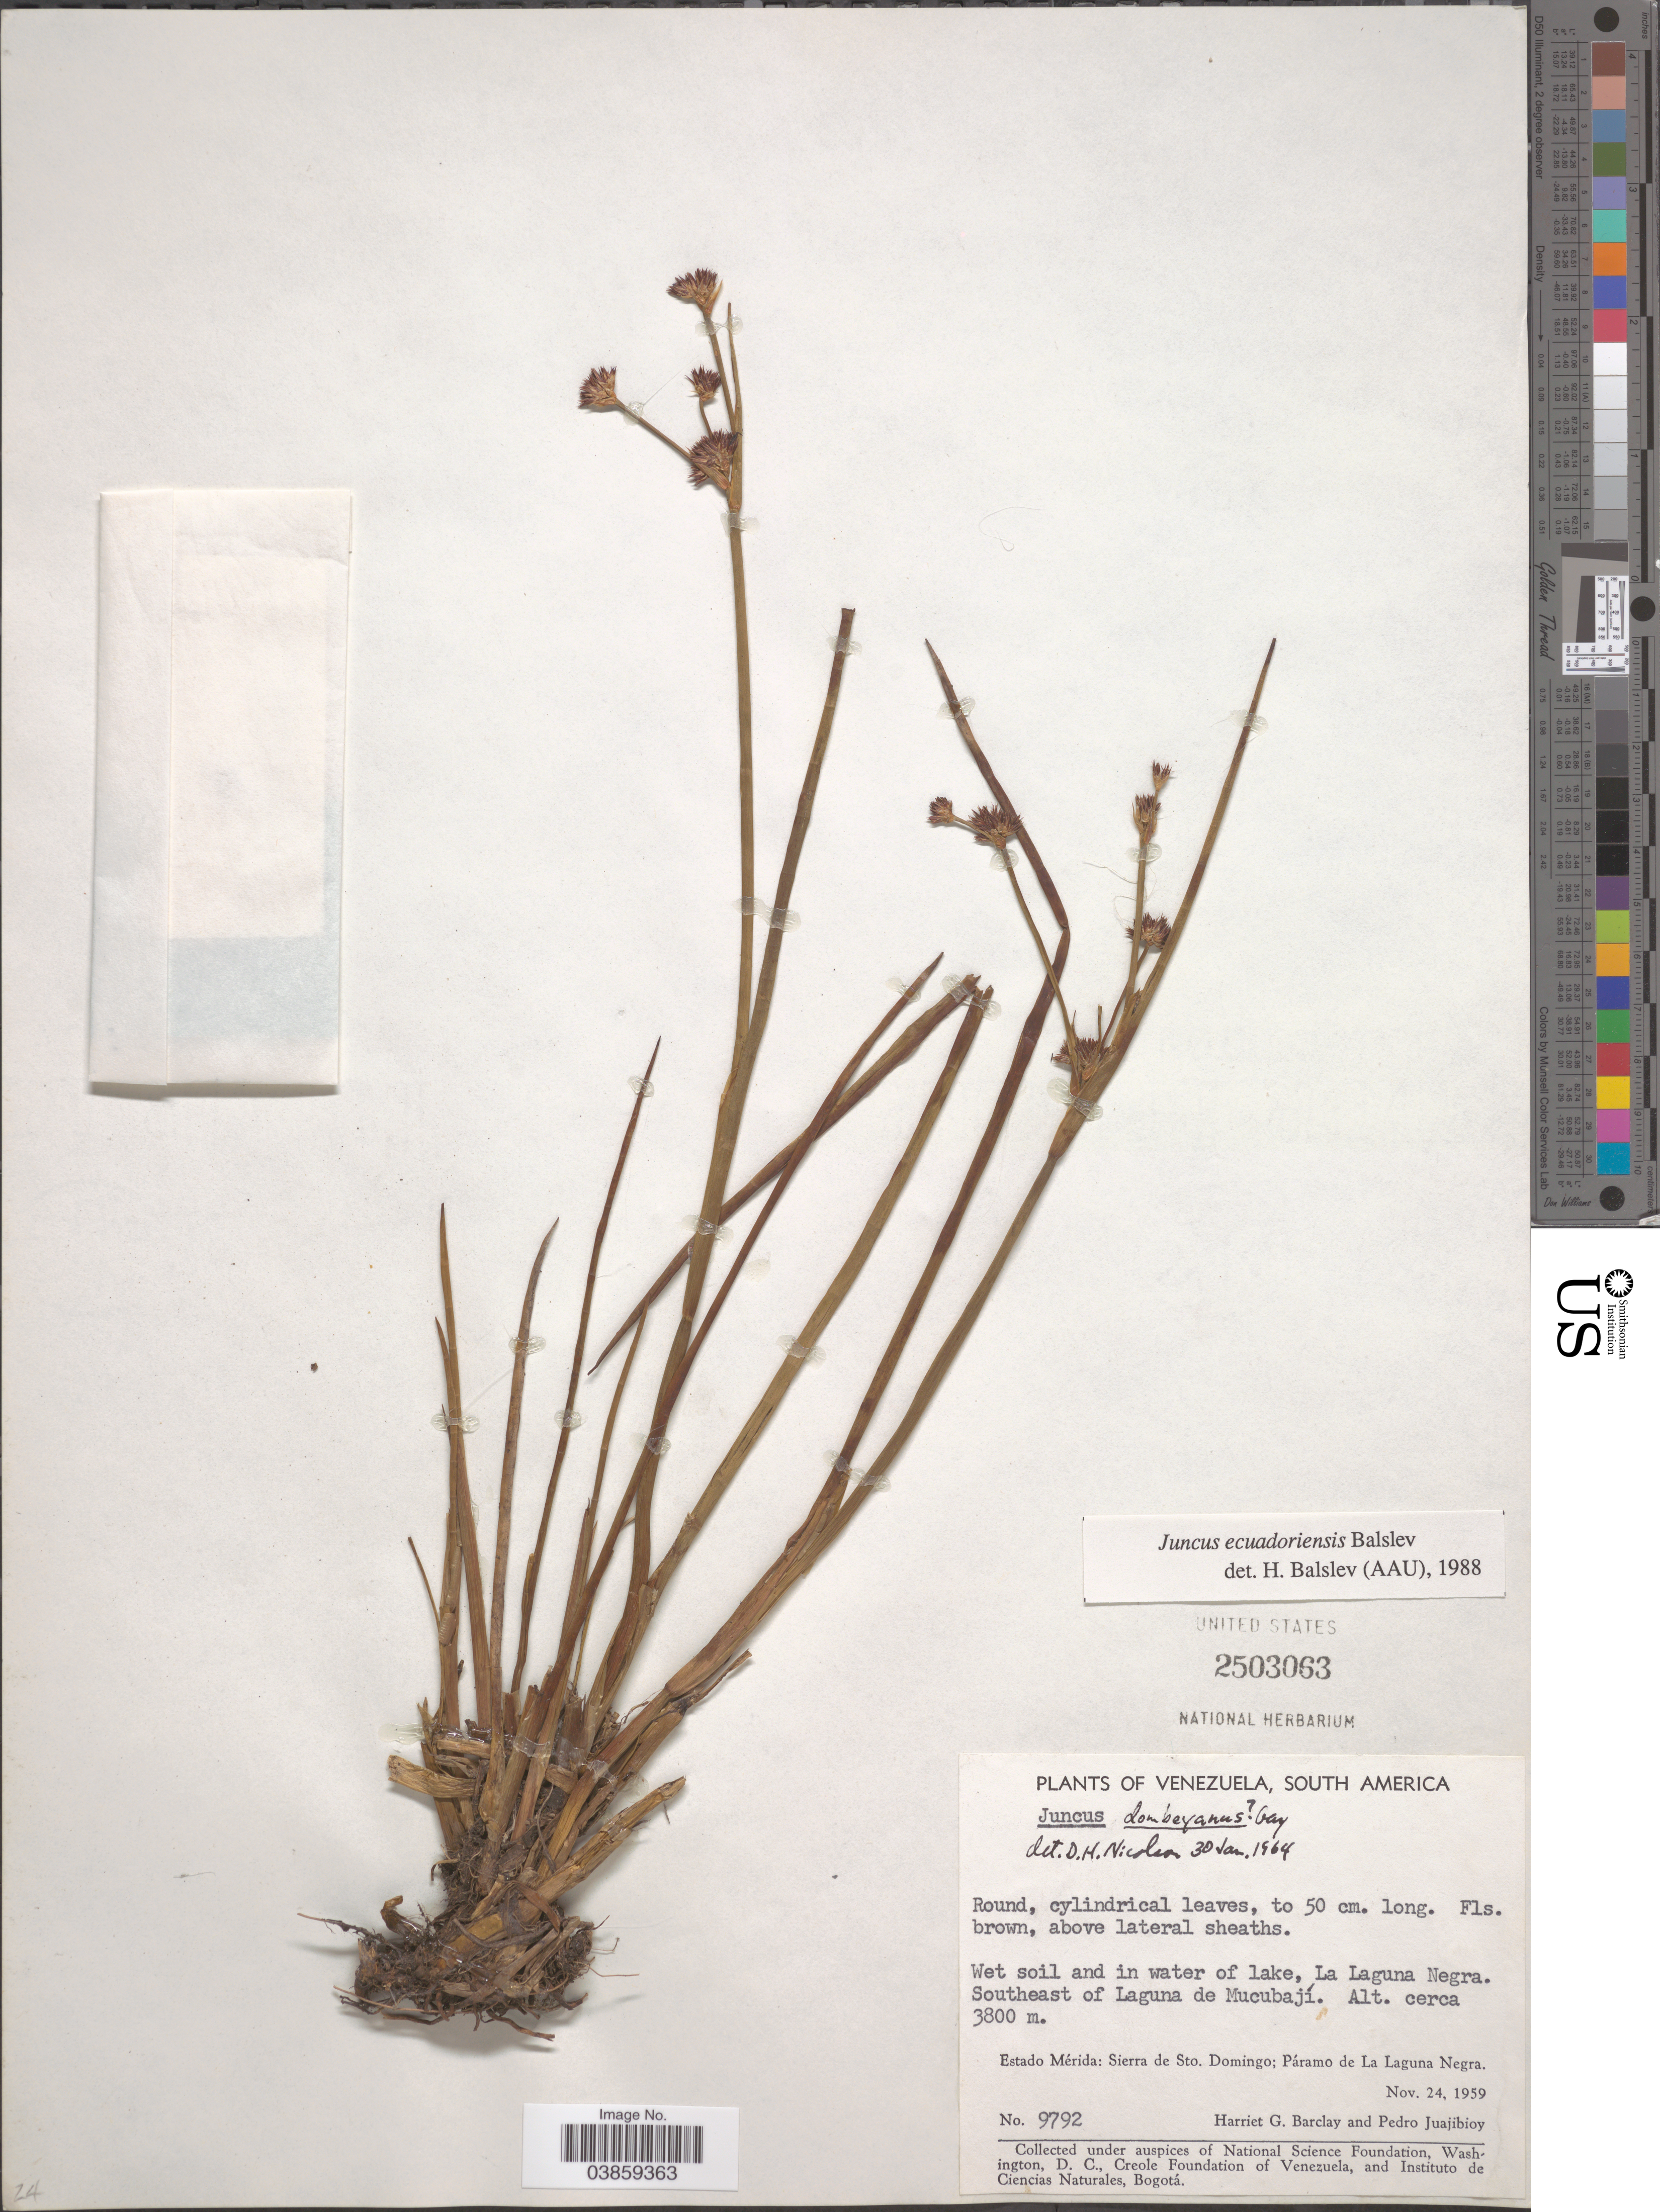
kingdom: Plantae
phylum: Tracheophyta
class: Liliopsida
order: Poales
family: Juncaceae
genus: Juncus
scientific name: Juncus ecuadoriensis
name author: Balslev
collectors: H. G. Barclay & P. Juajibioy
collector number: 9792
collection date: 1959-11-24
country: Venezuela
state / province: Merida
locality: Wet soil and in water of lake, La Laguna Negra. Southeast of Laguna de Mucubají. Sierra de Sto. Domingo; Páramo de La Laguna Negra.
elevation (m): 3800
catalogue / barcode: US 2503063